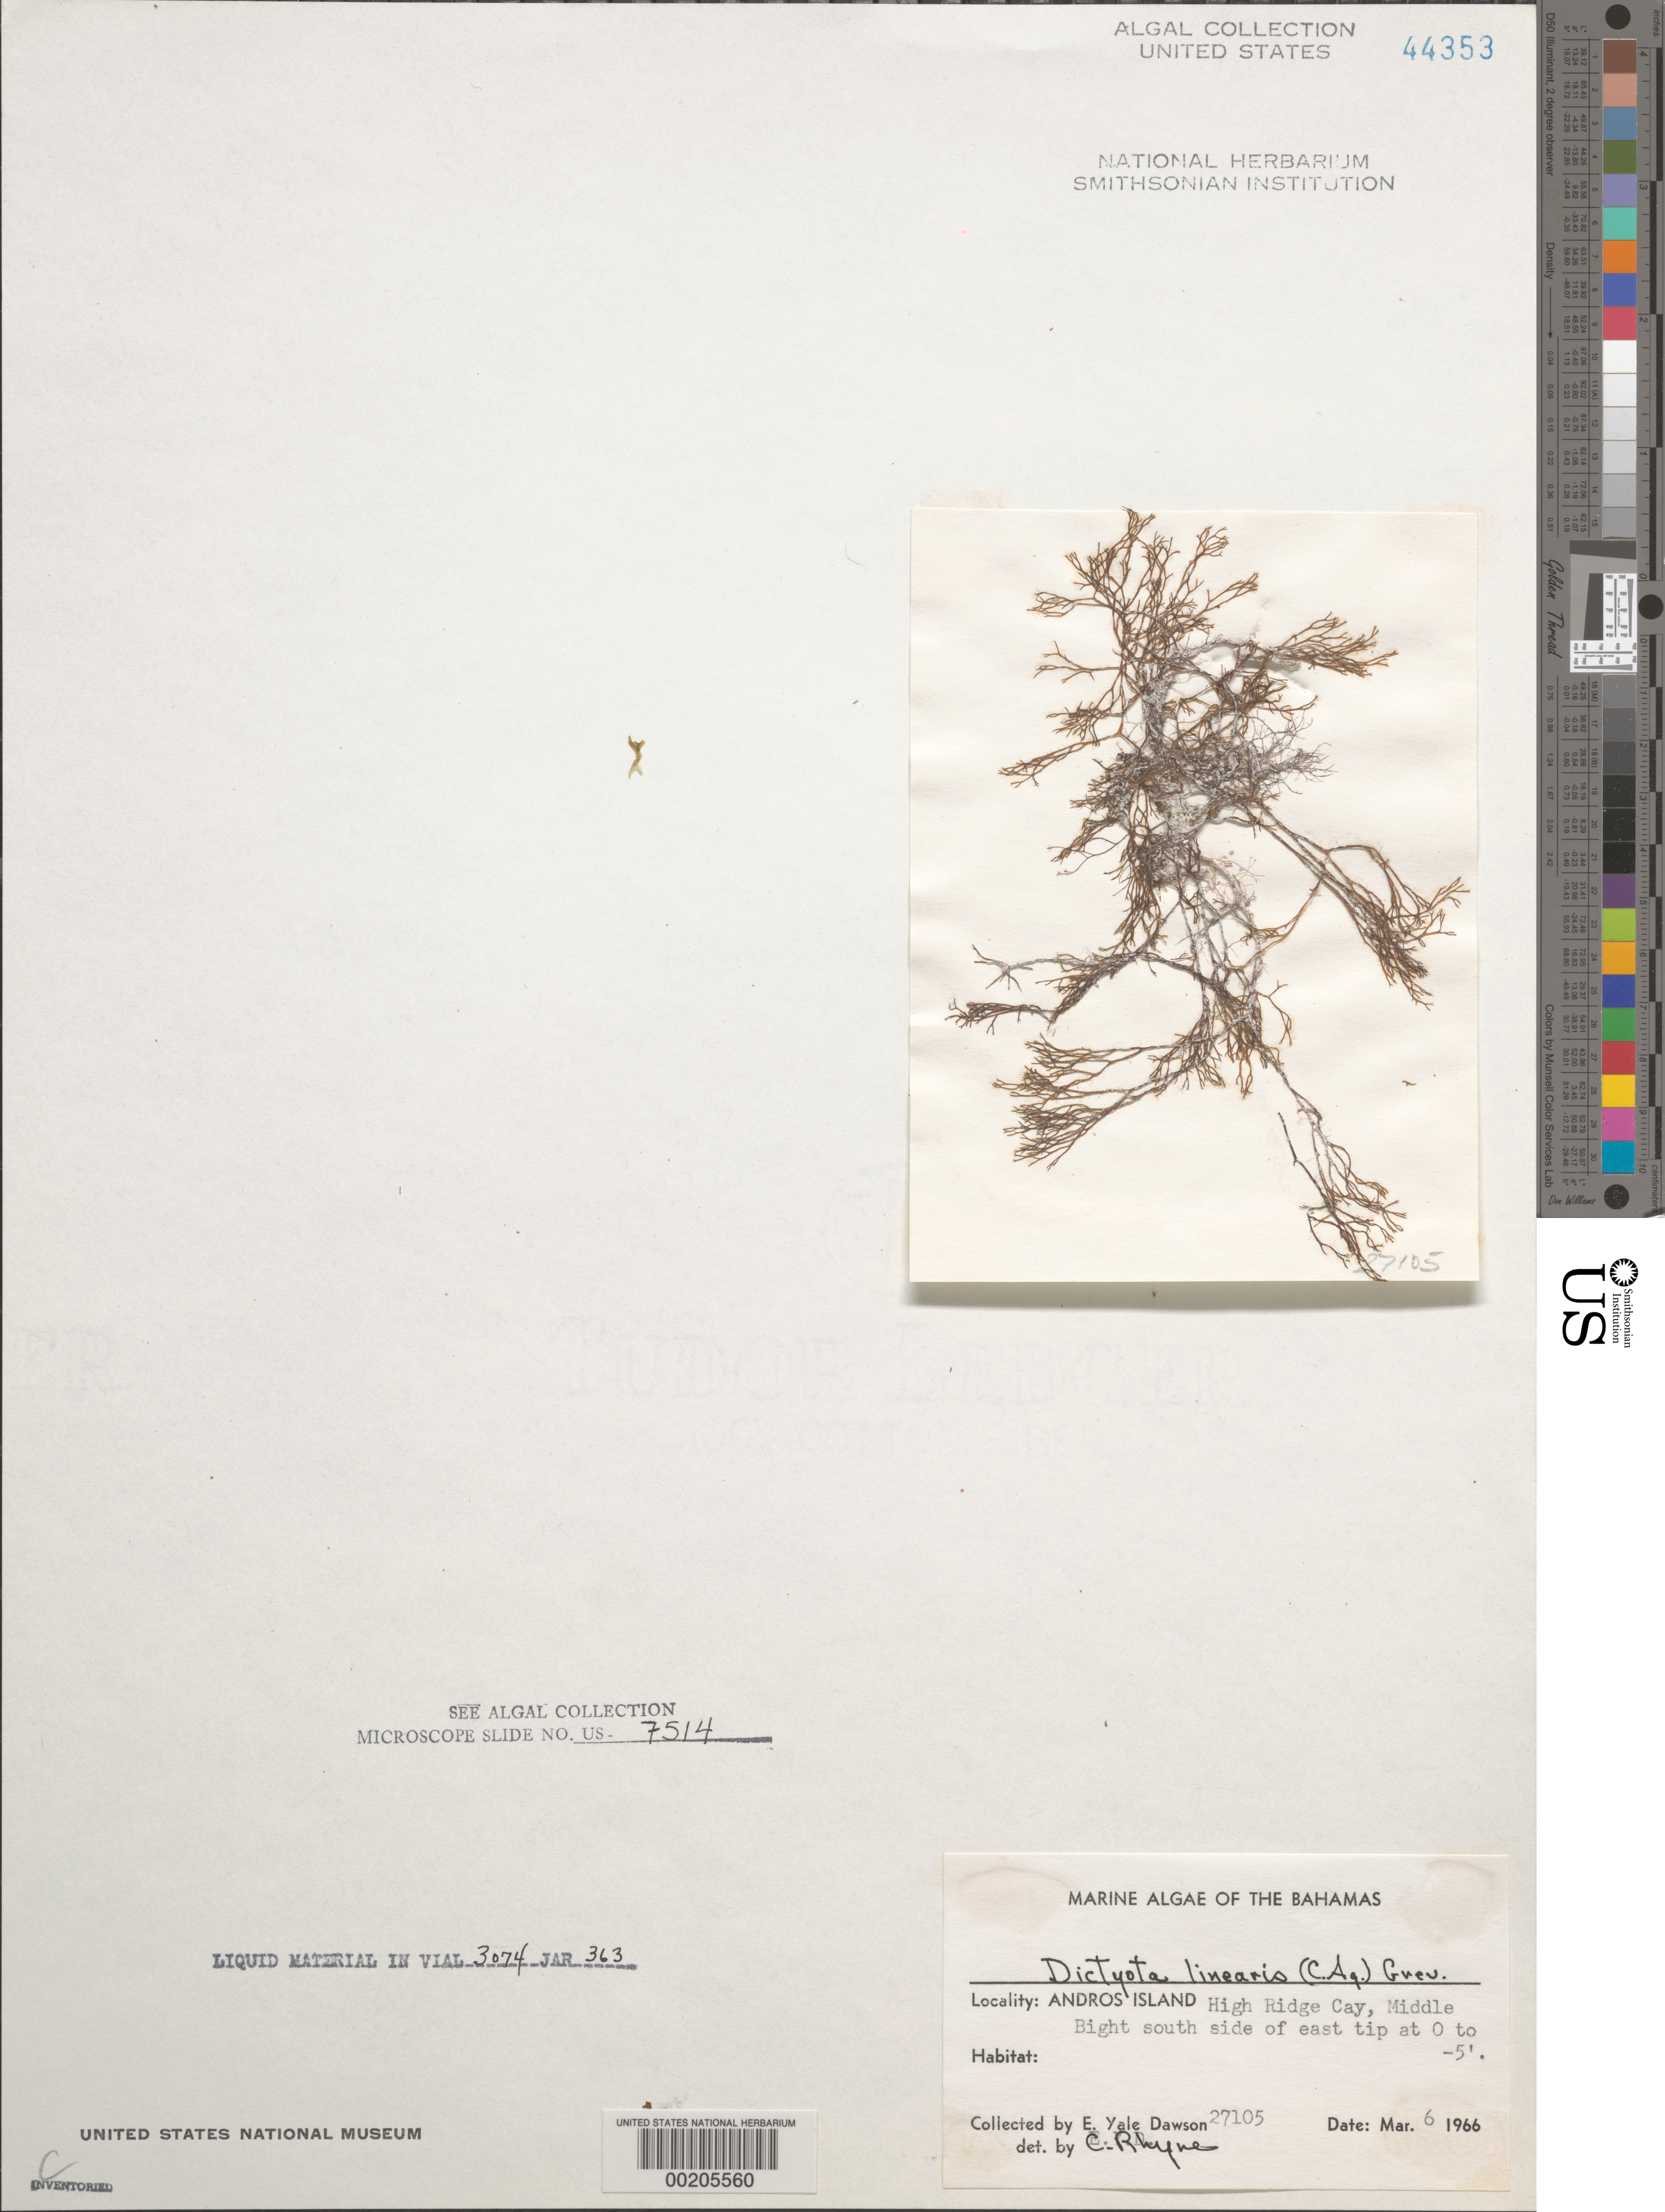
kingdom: Chromista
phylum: Ochrophyta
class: Phaeophyceae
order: Dictyotales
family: Dictyotaceae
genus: Dictyota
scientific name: Dictyota linearis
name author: (C. Agardh) Grev.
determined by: Rhyne, C. F.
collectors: E. Y. Dawson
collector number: EYD 27105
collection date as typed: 06 Mar 1966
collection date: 1966-03-06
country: Bahamas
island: High Ridge Cay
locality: Middle Bight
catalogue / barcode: US 44353